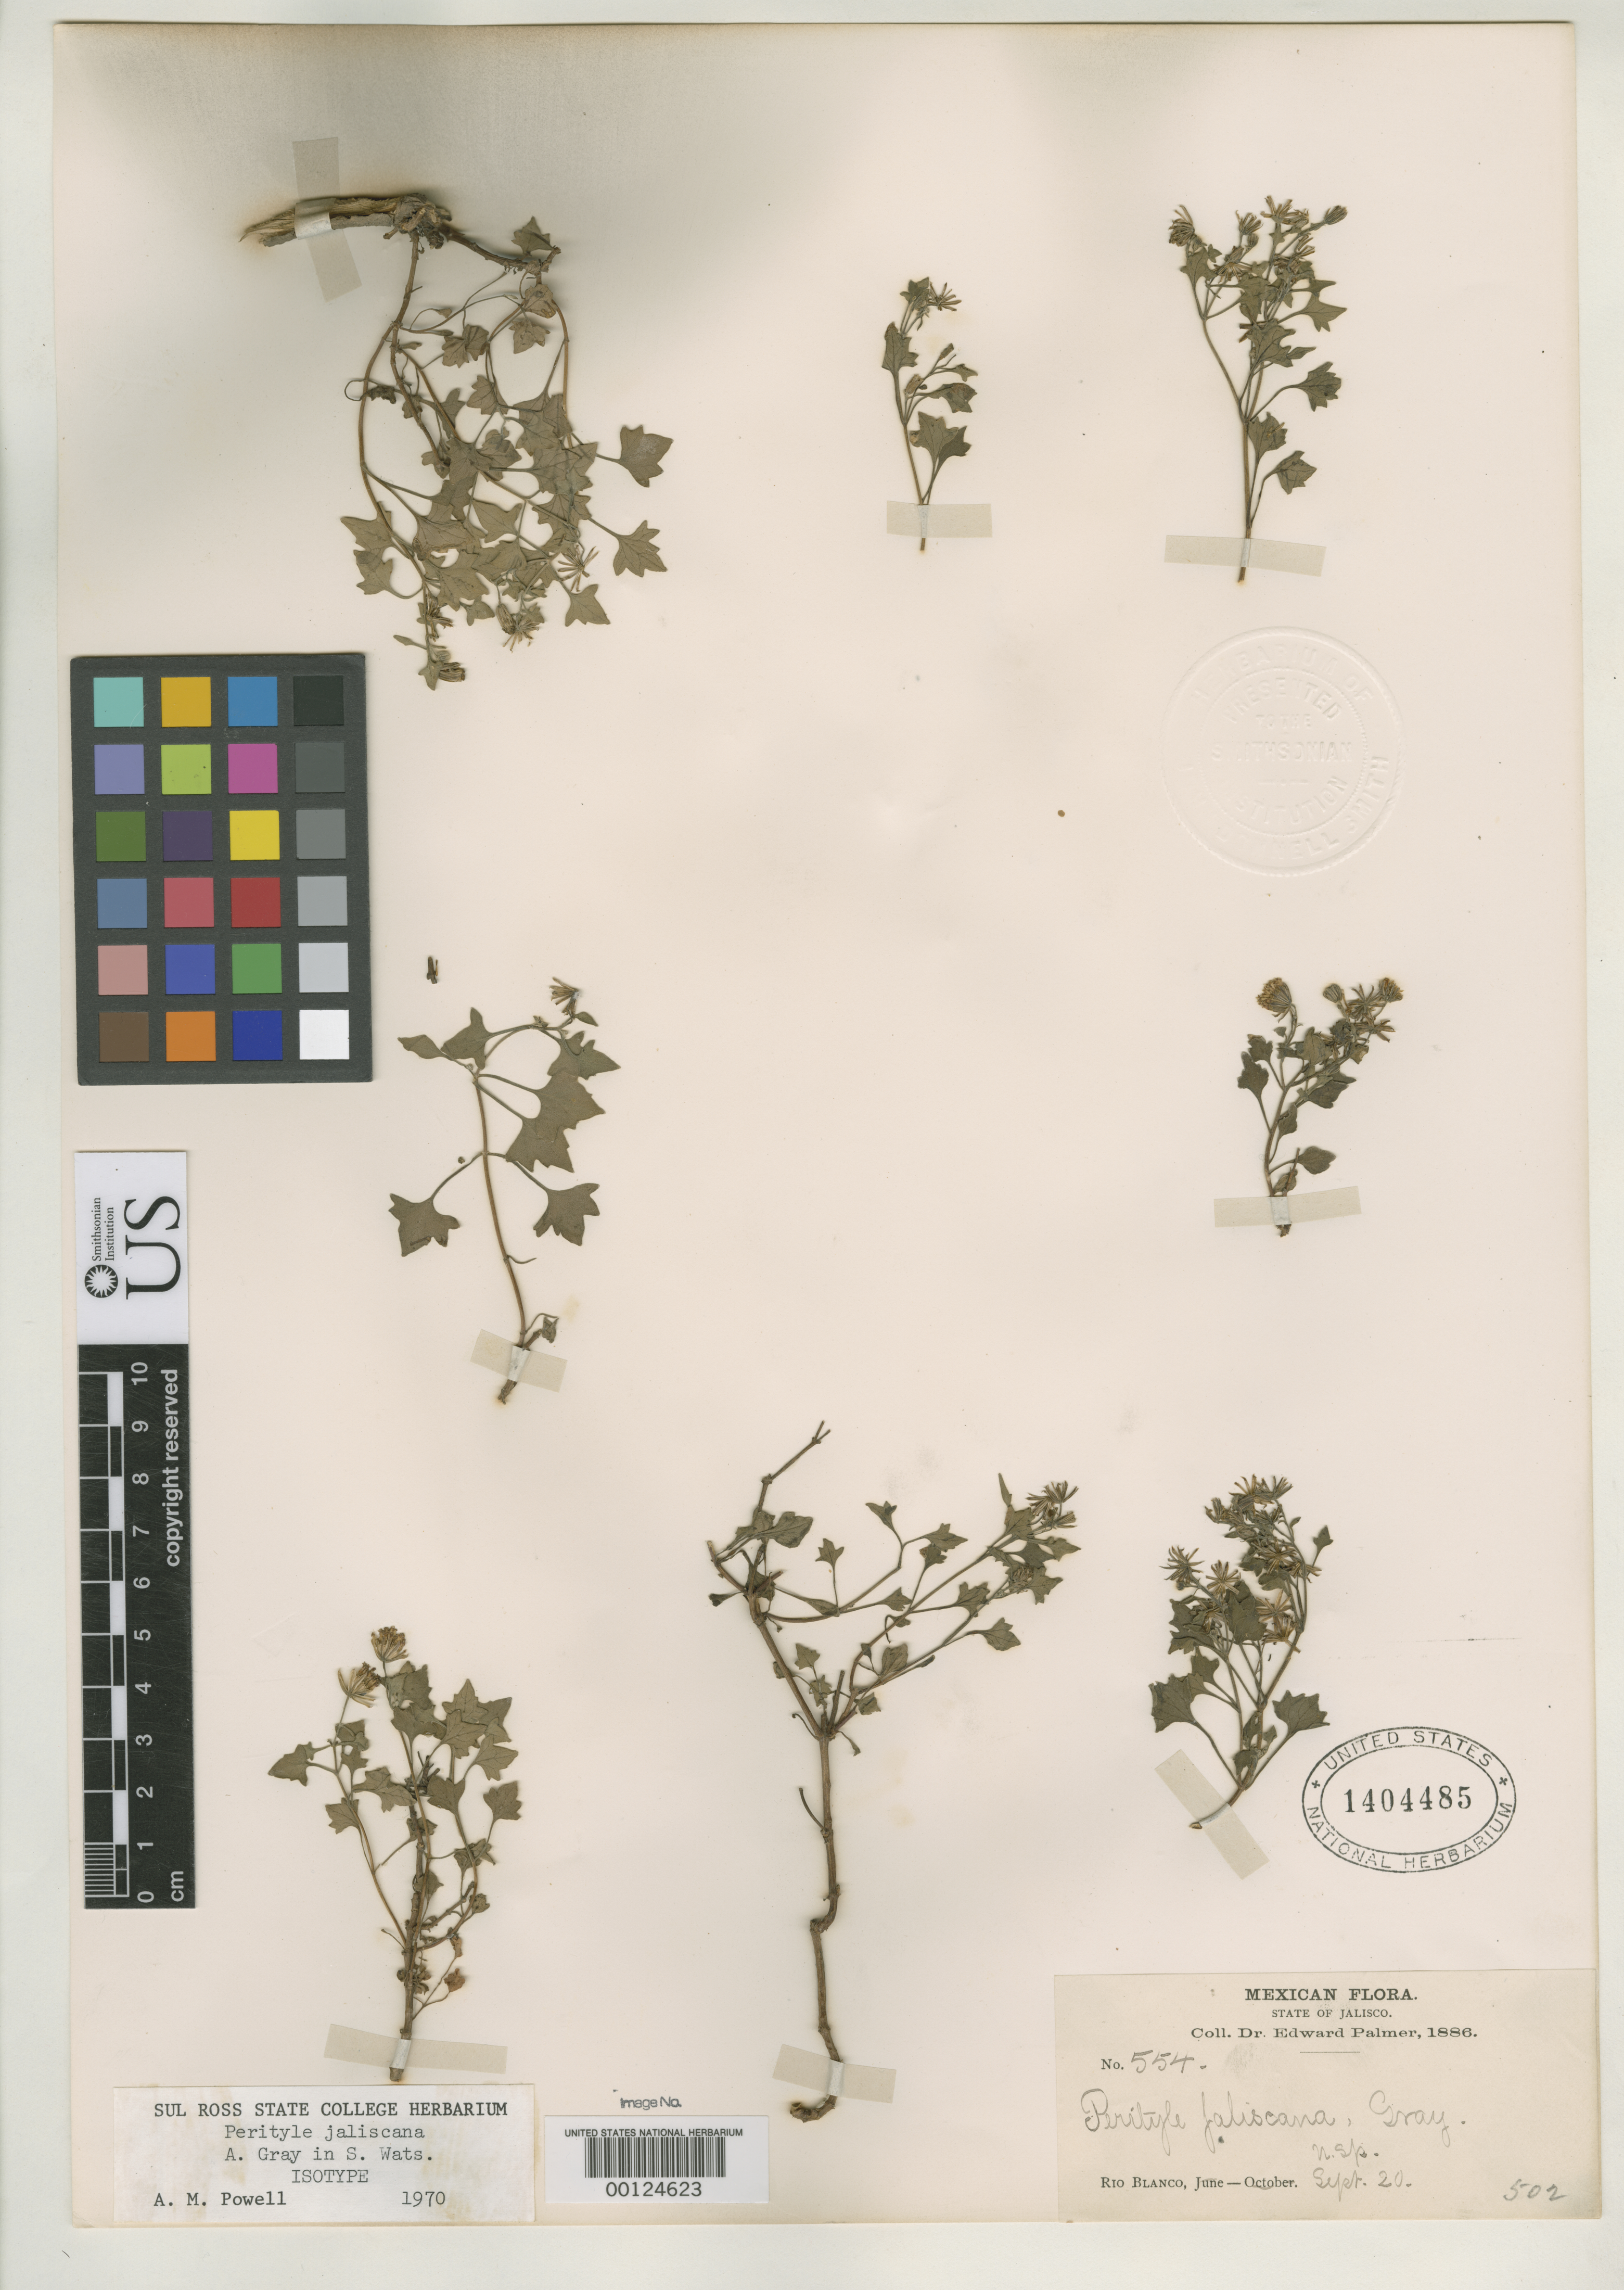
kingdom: Plantae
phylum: Tracheophyta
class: Magnoliopsida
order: Asterales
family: Asteraceae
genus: Perityle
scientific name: Perityle jaliscana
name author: A. Gray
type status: Isotype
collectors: E. Palmer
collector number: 554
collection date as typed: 20 Sep 1886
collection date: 1886-09-20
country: Mexico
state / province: Jalisco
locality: Rio Blanco.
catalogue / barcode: US 1404485